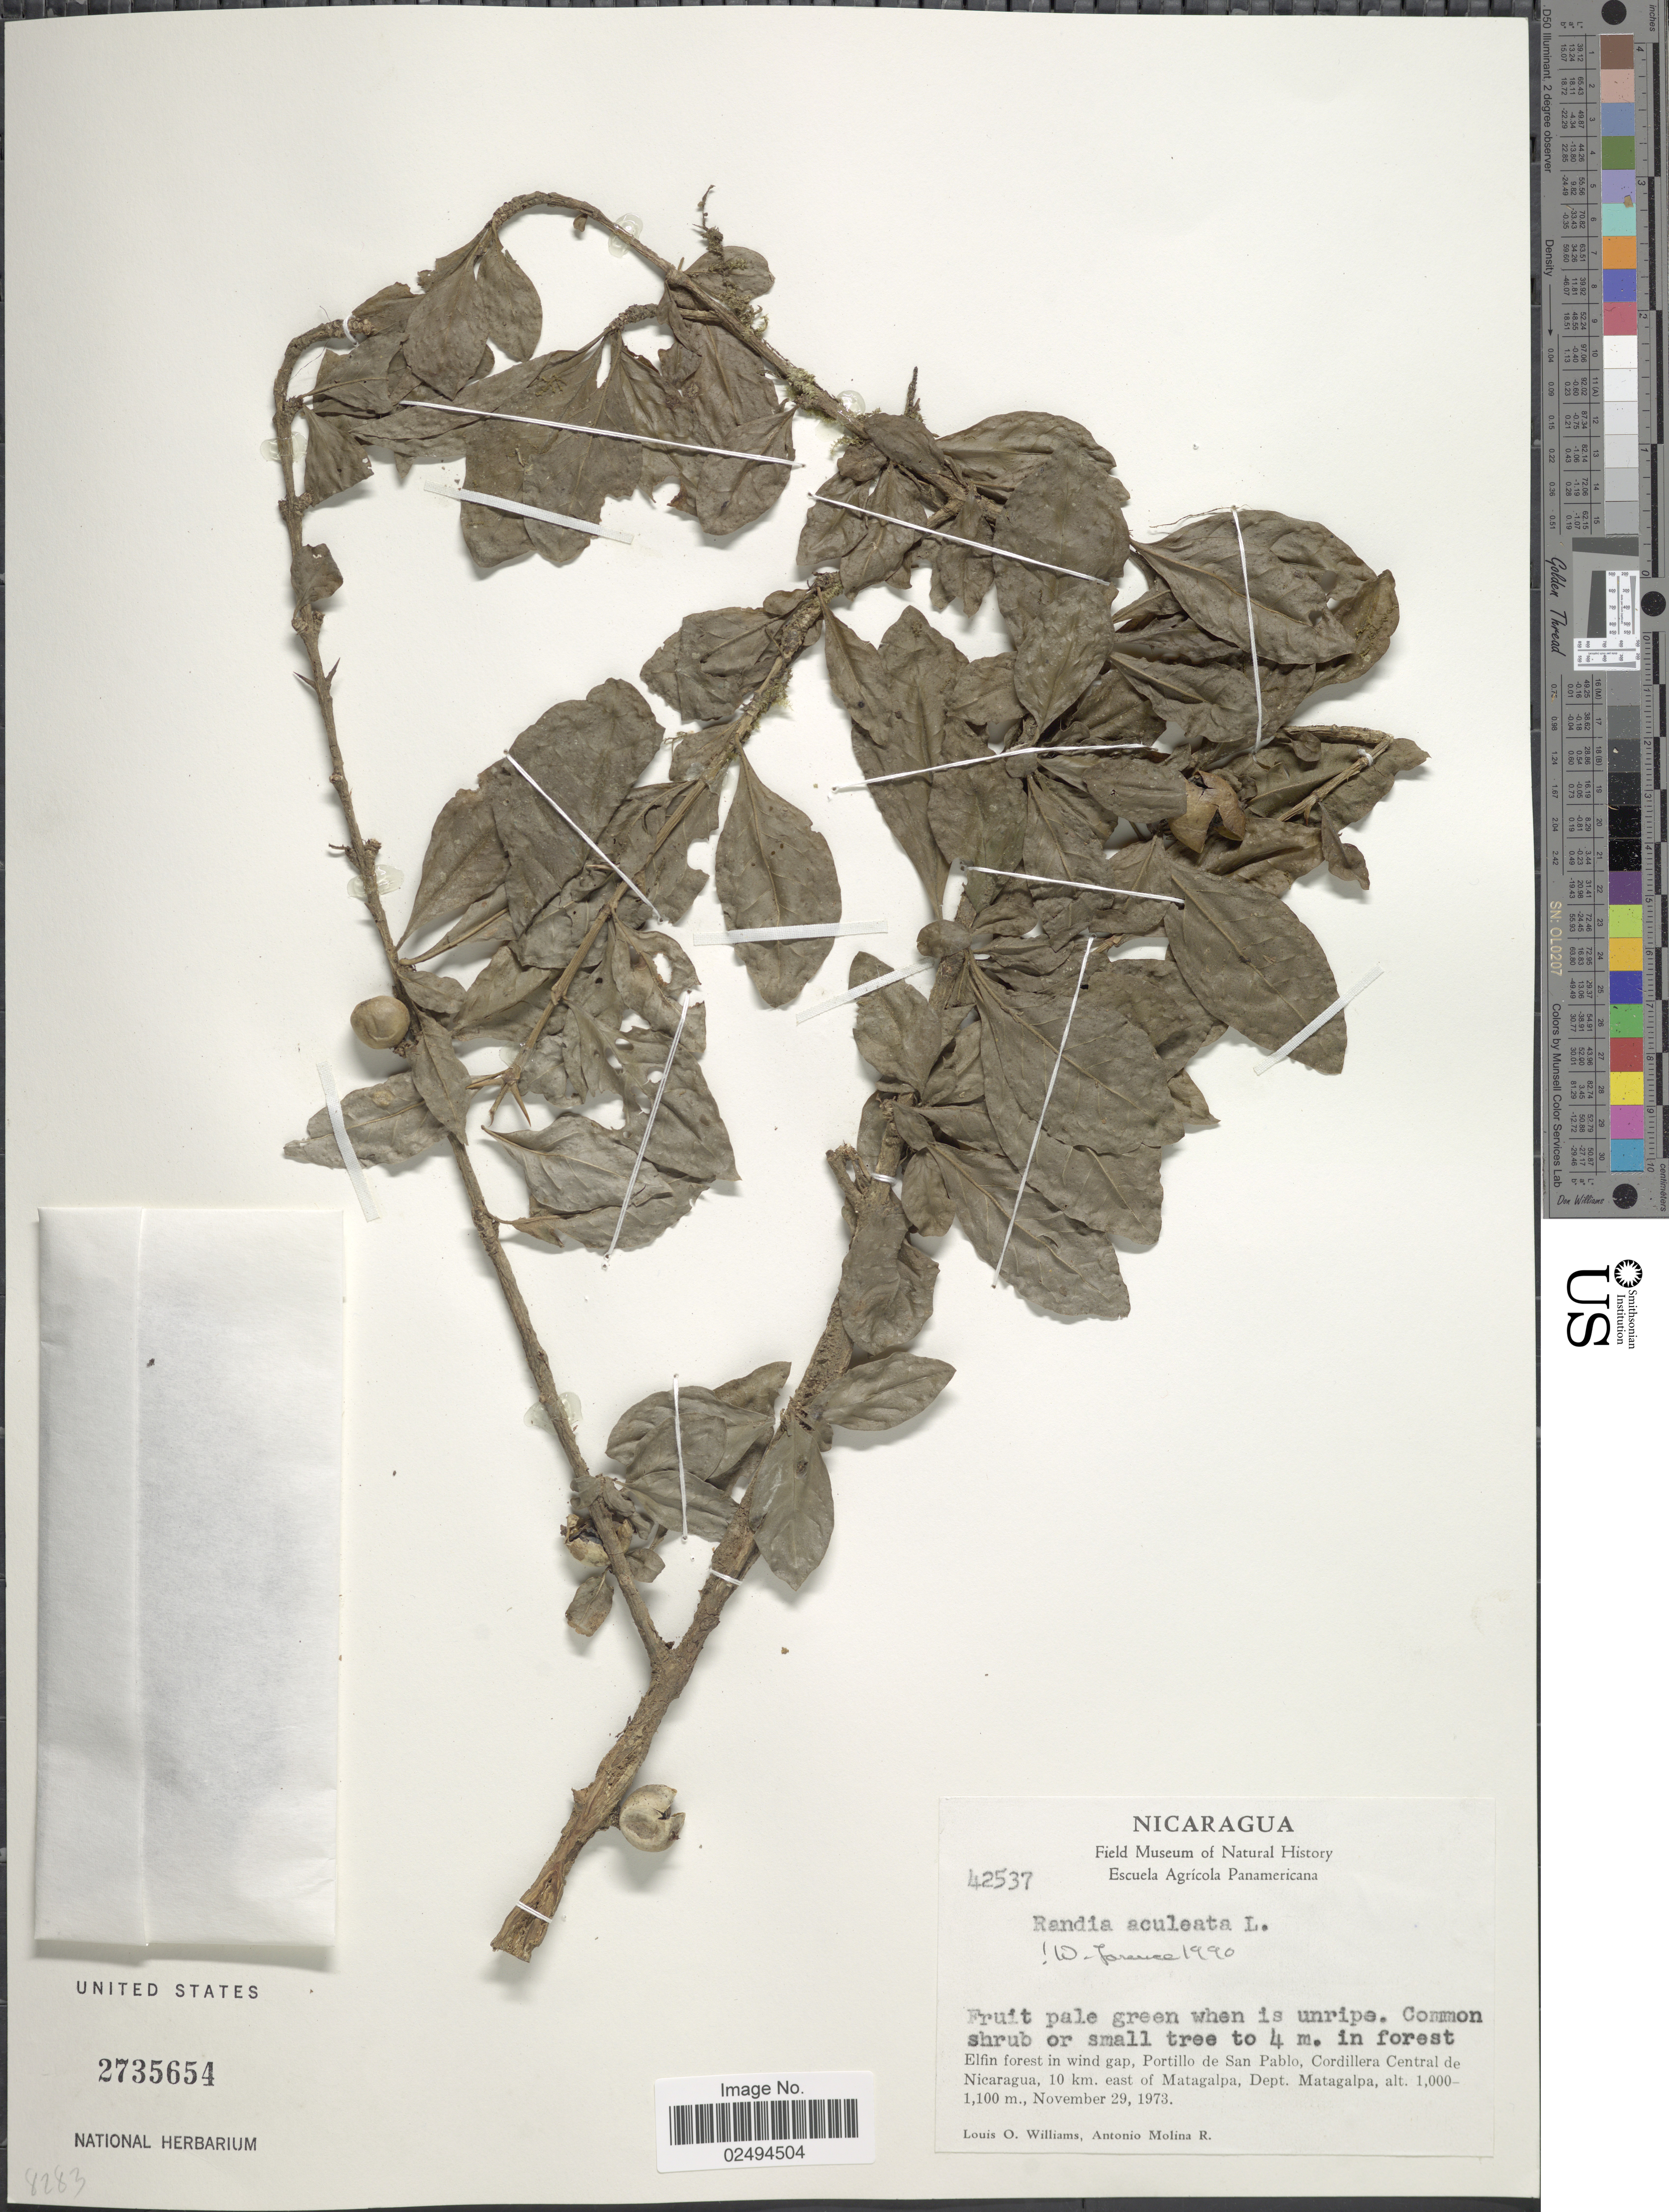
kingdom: Plantae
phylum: Tracheophyta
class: Magnoliopsida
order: Gentianales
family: Rubiaceae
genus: Randia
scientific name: Randia aculeata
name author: L.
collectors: L. O. Williams & A. Molina R.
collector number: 42537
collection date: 1973-11-29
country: Nicaragua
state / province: Matagalpa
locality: Elfin forest in wind gap, Portillo de San Pablo, Cordillera Central de Nicaragua, 10 km. east of Matagalpa, Dept. Matagalpa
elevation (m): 1000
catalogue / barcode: US 2735654